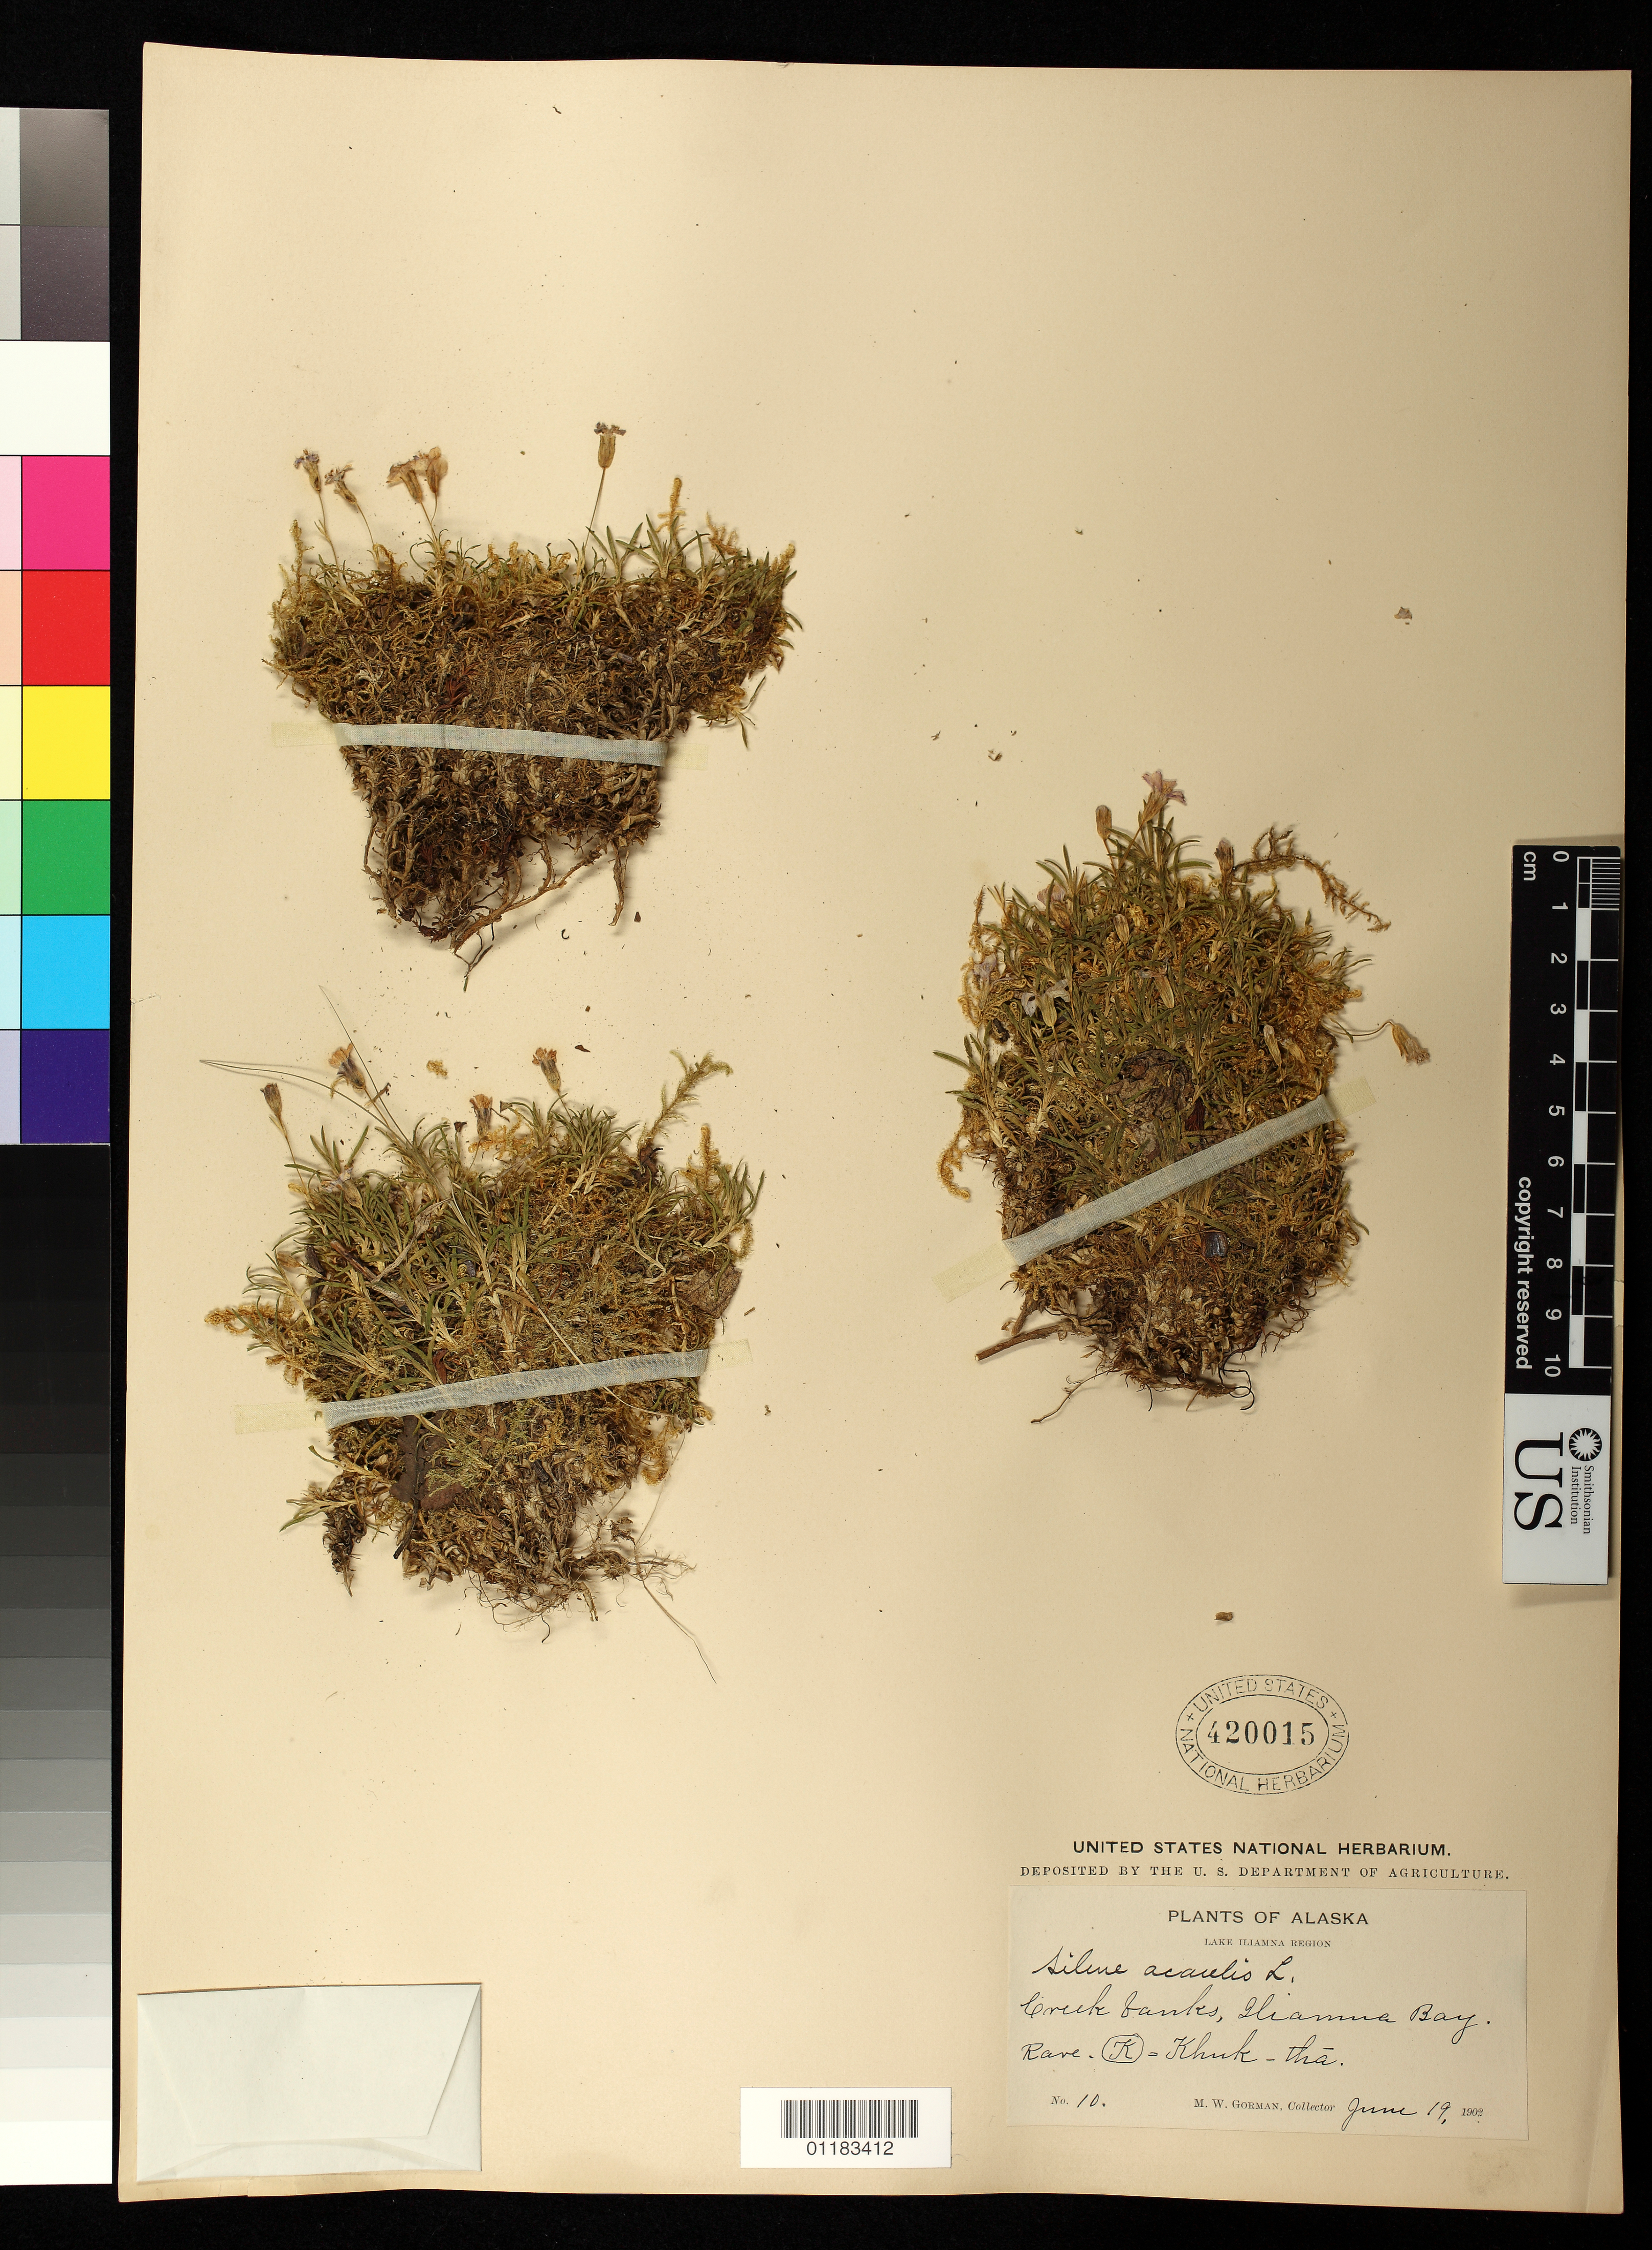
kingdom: Plantae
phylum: Tracheophyta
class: Magnoliopsida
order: Caryophyllales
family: Caryophyllaceae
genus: Silene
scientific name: Silene acaulis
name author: (L.) Jacq.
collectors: M. W. Gorman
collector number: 10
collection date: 1902-06-19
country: United States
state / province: Alaska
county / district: Lake and Peninsula Borough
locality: Creek banks, Iliamna Bay.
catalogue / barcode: US 420015